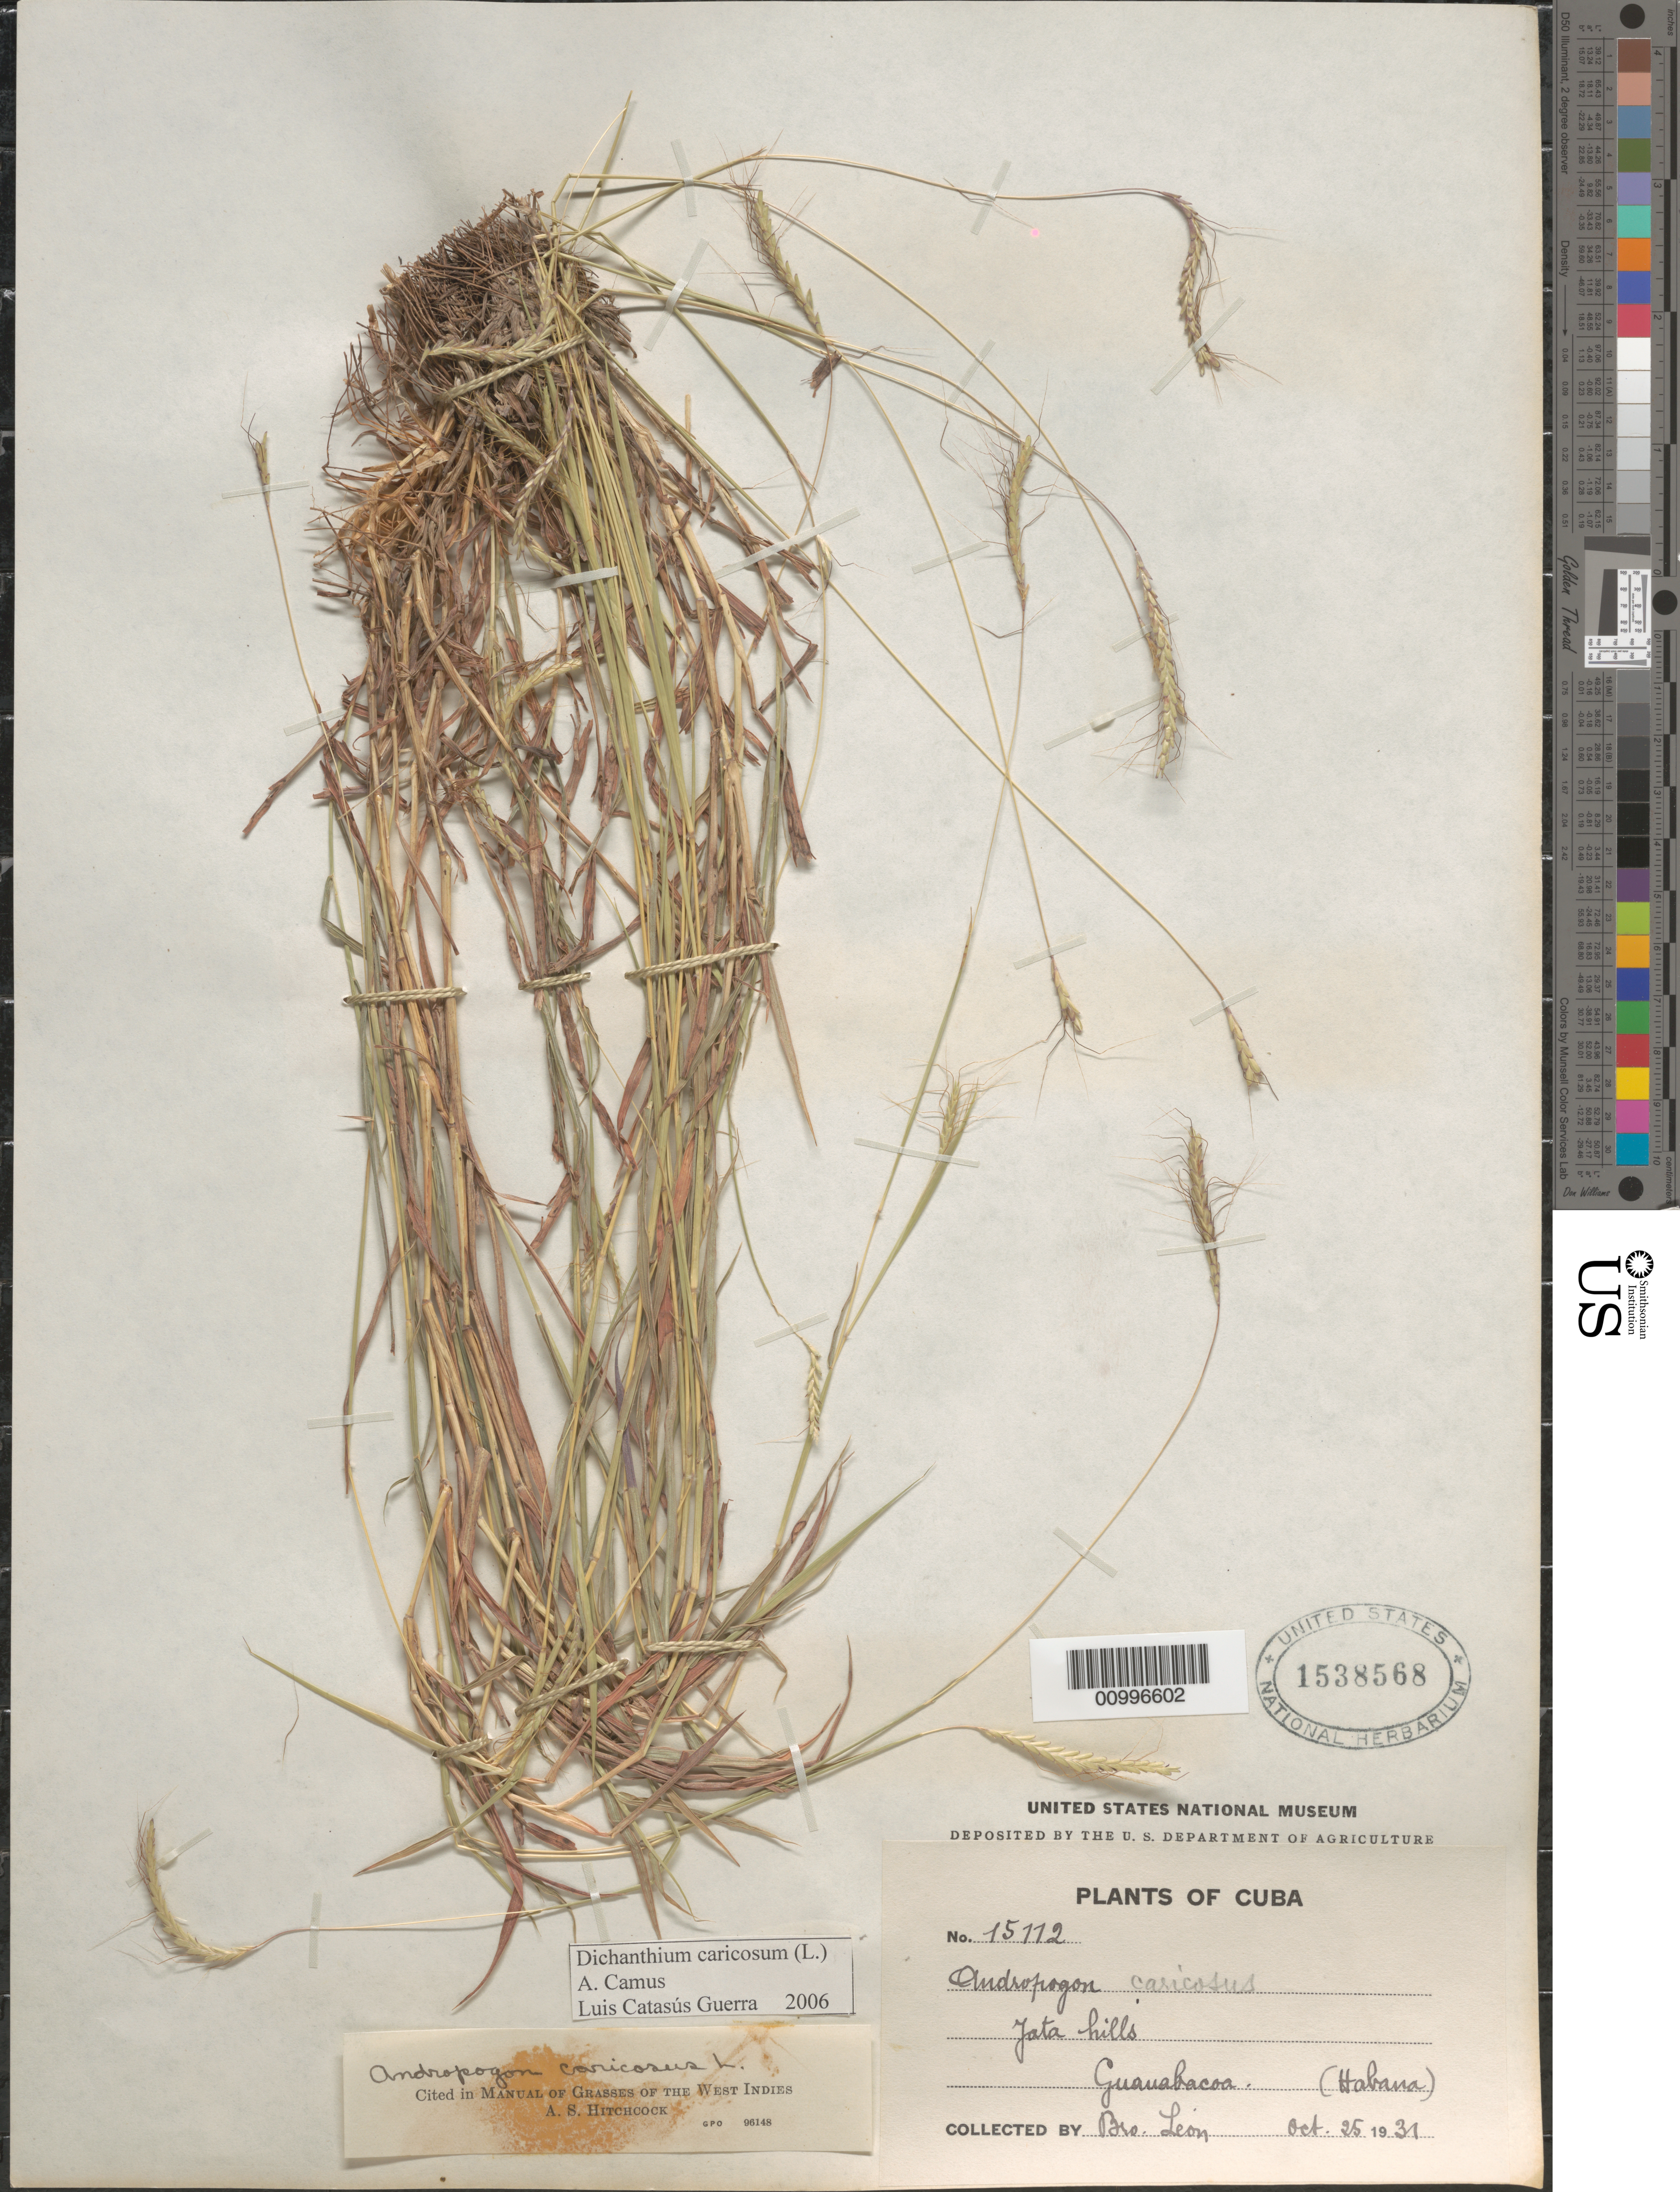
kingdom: Plantae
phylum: Tracheophyta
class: Liliopsida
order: Poales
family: Poaceae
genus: Dichanthium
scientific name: Dichanthium caricosum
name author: (L.) A. Camus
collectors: Bro. León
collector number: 15112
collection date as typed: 25 Oct 1931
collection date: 1931-10-25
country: Cuba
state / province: La Habana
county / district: Municipio Guanabacoa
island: Cuba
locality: Jata Hills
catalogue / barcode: US 1538568